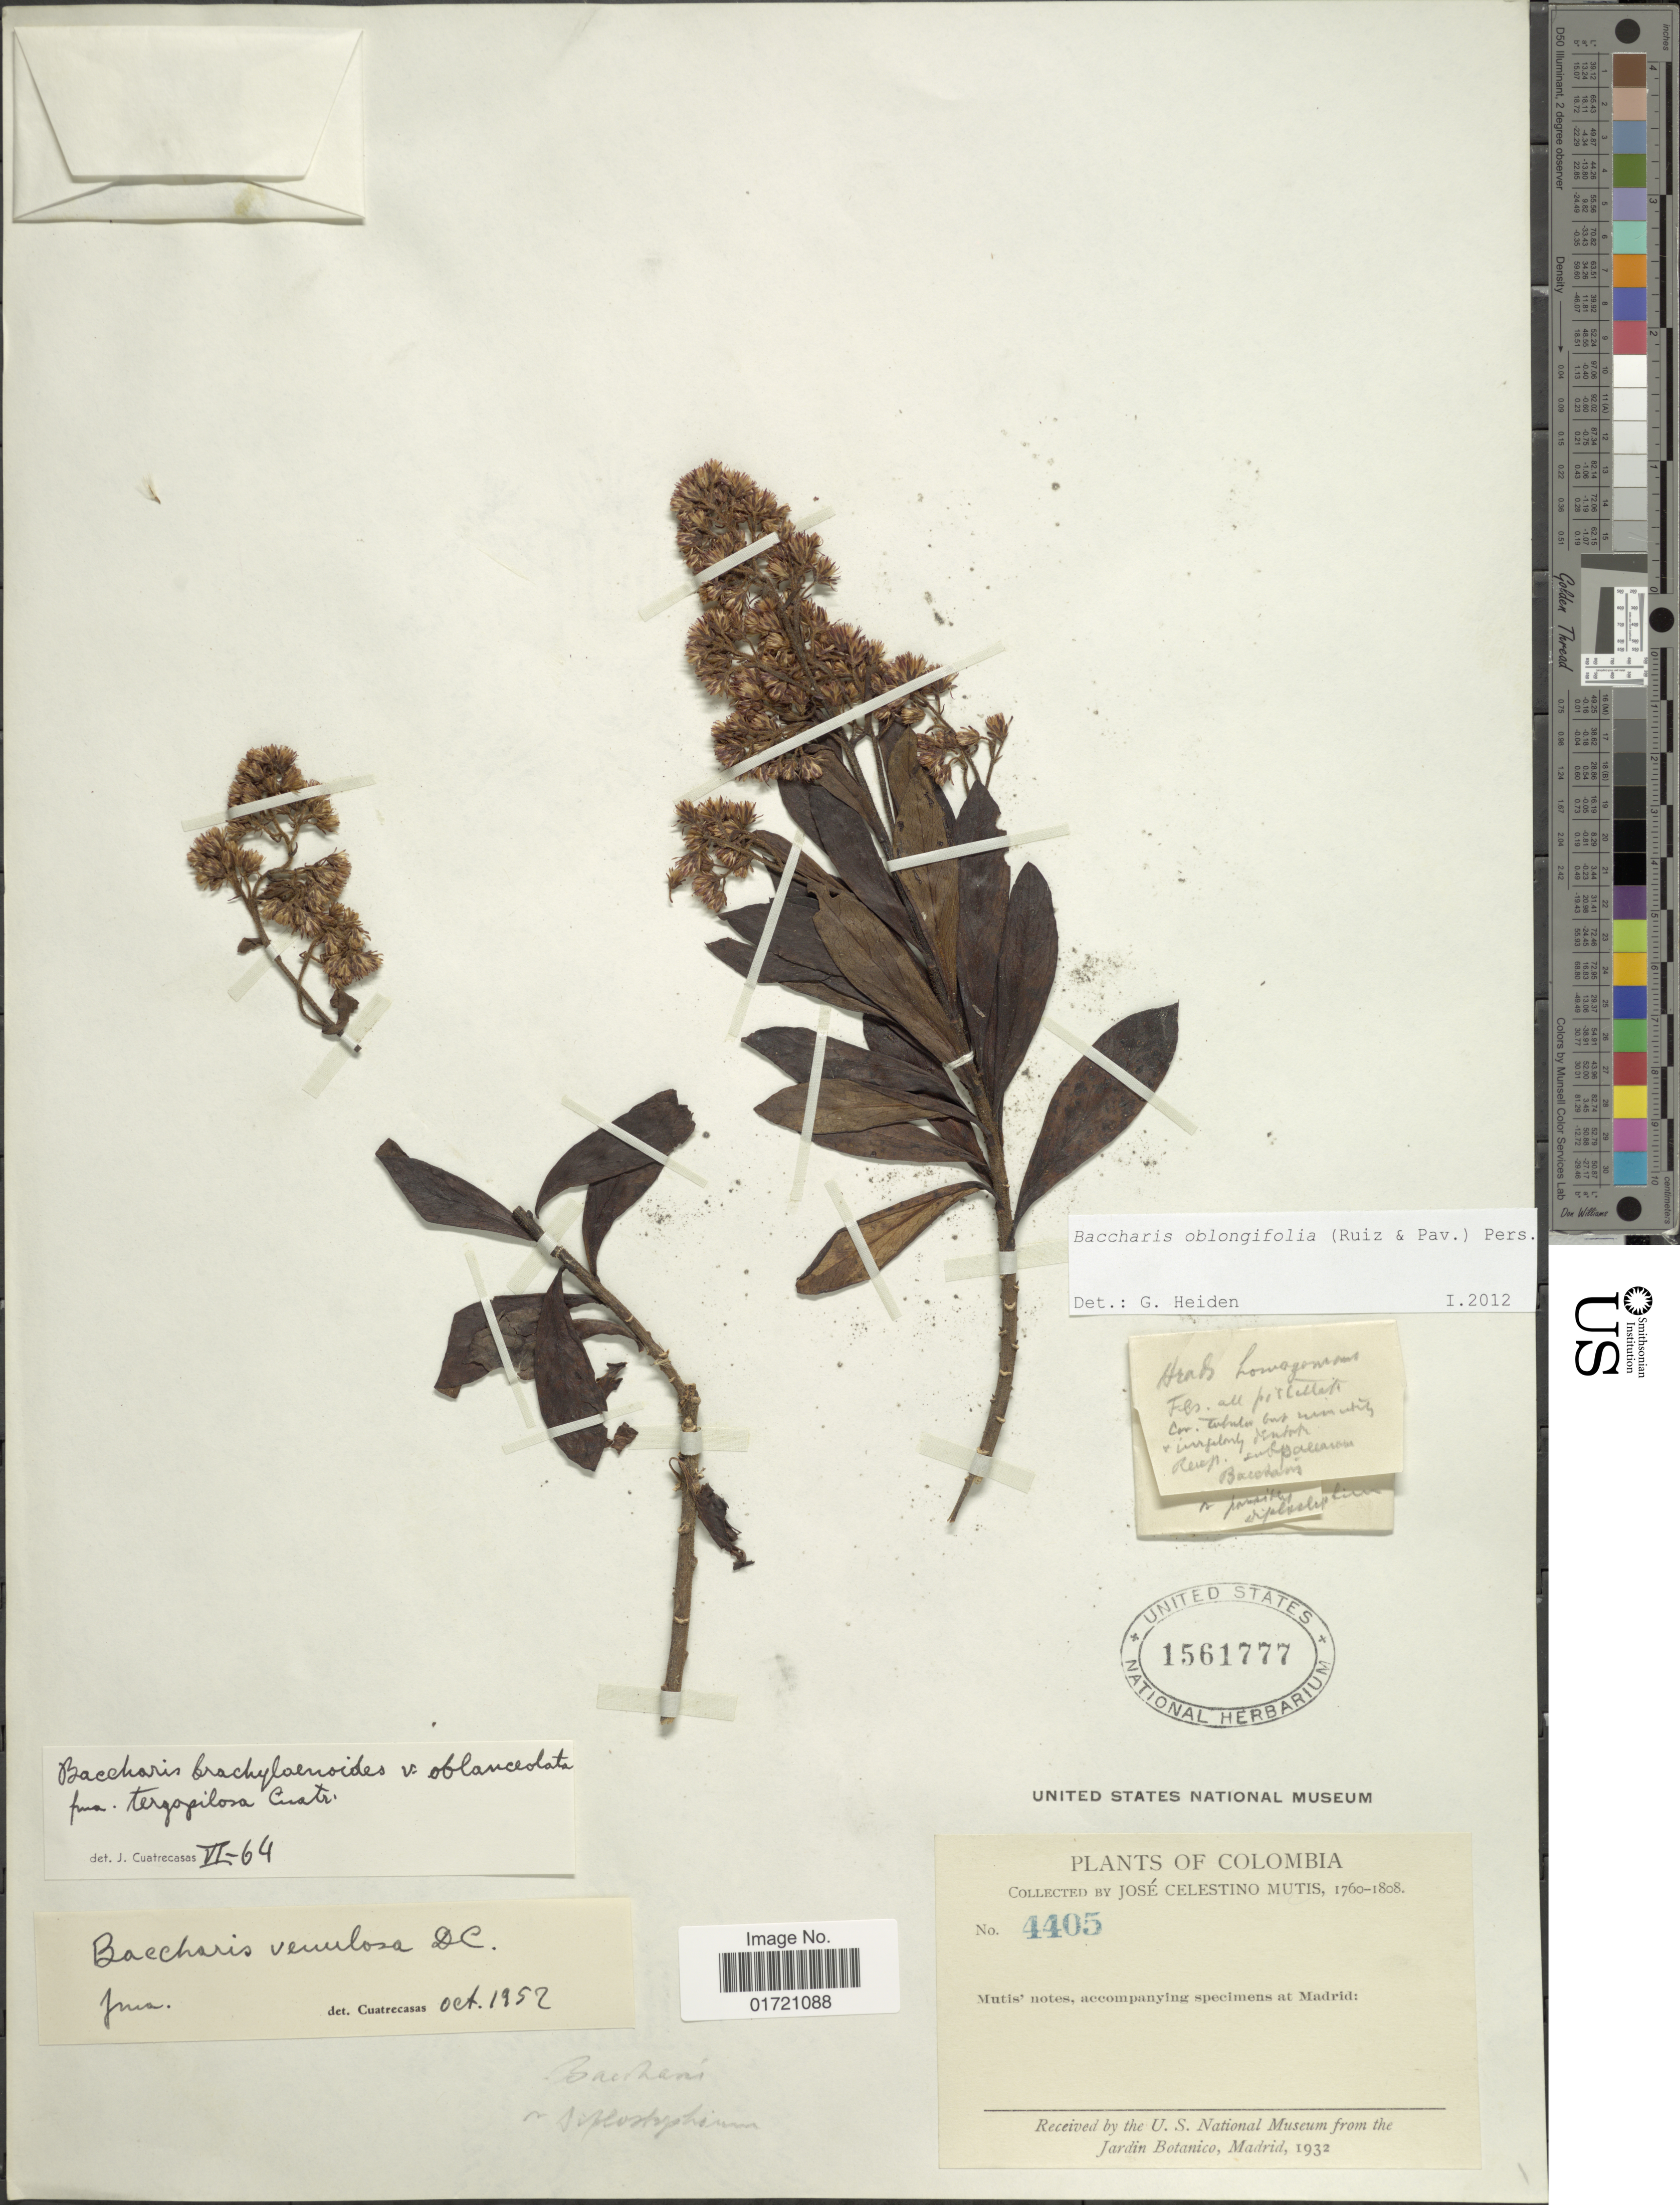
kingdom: Plantae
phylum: Tracheophyta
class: Magnoliopsida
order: Asterales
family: Asteraceae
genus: Baccharis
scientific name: Baccharis oblongifolia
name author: (Ruiz & Pav.) Pers.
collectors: J. C. B. Mutis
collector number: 4405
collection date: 1760/1808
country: Colombia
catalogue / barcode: US 1561777